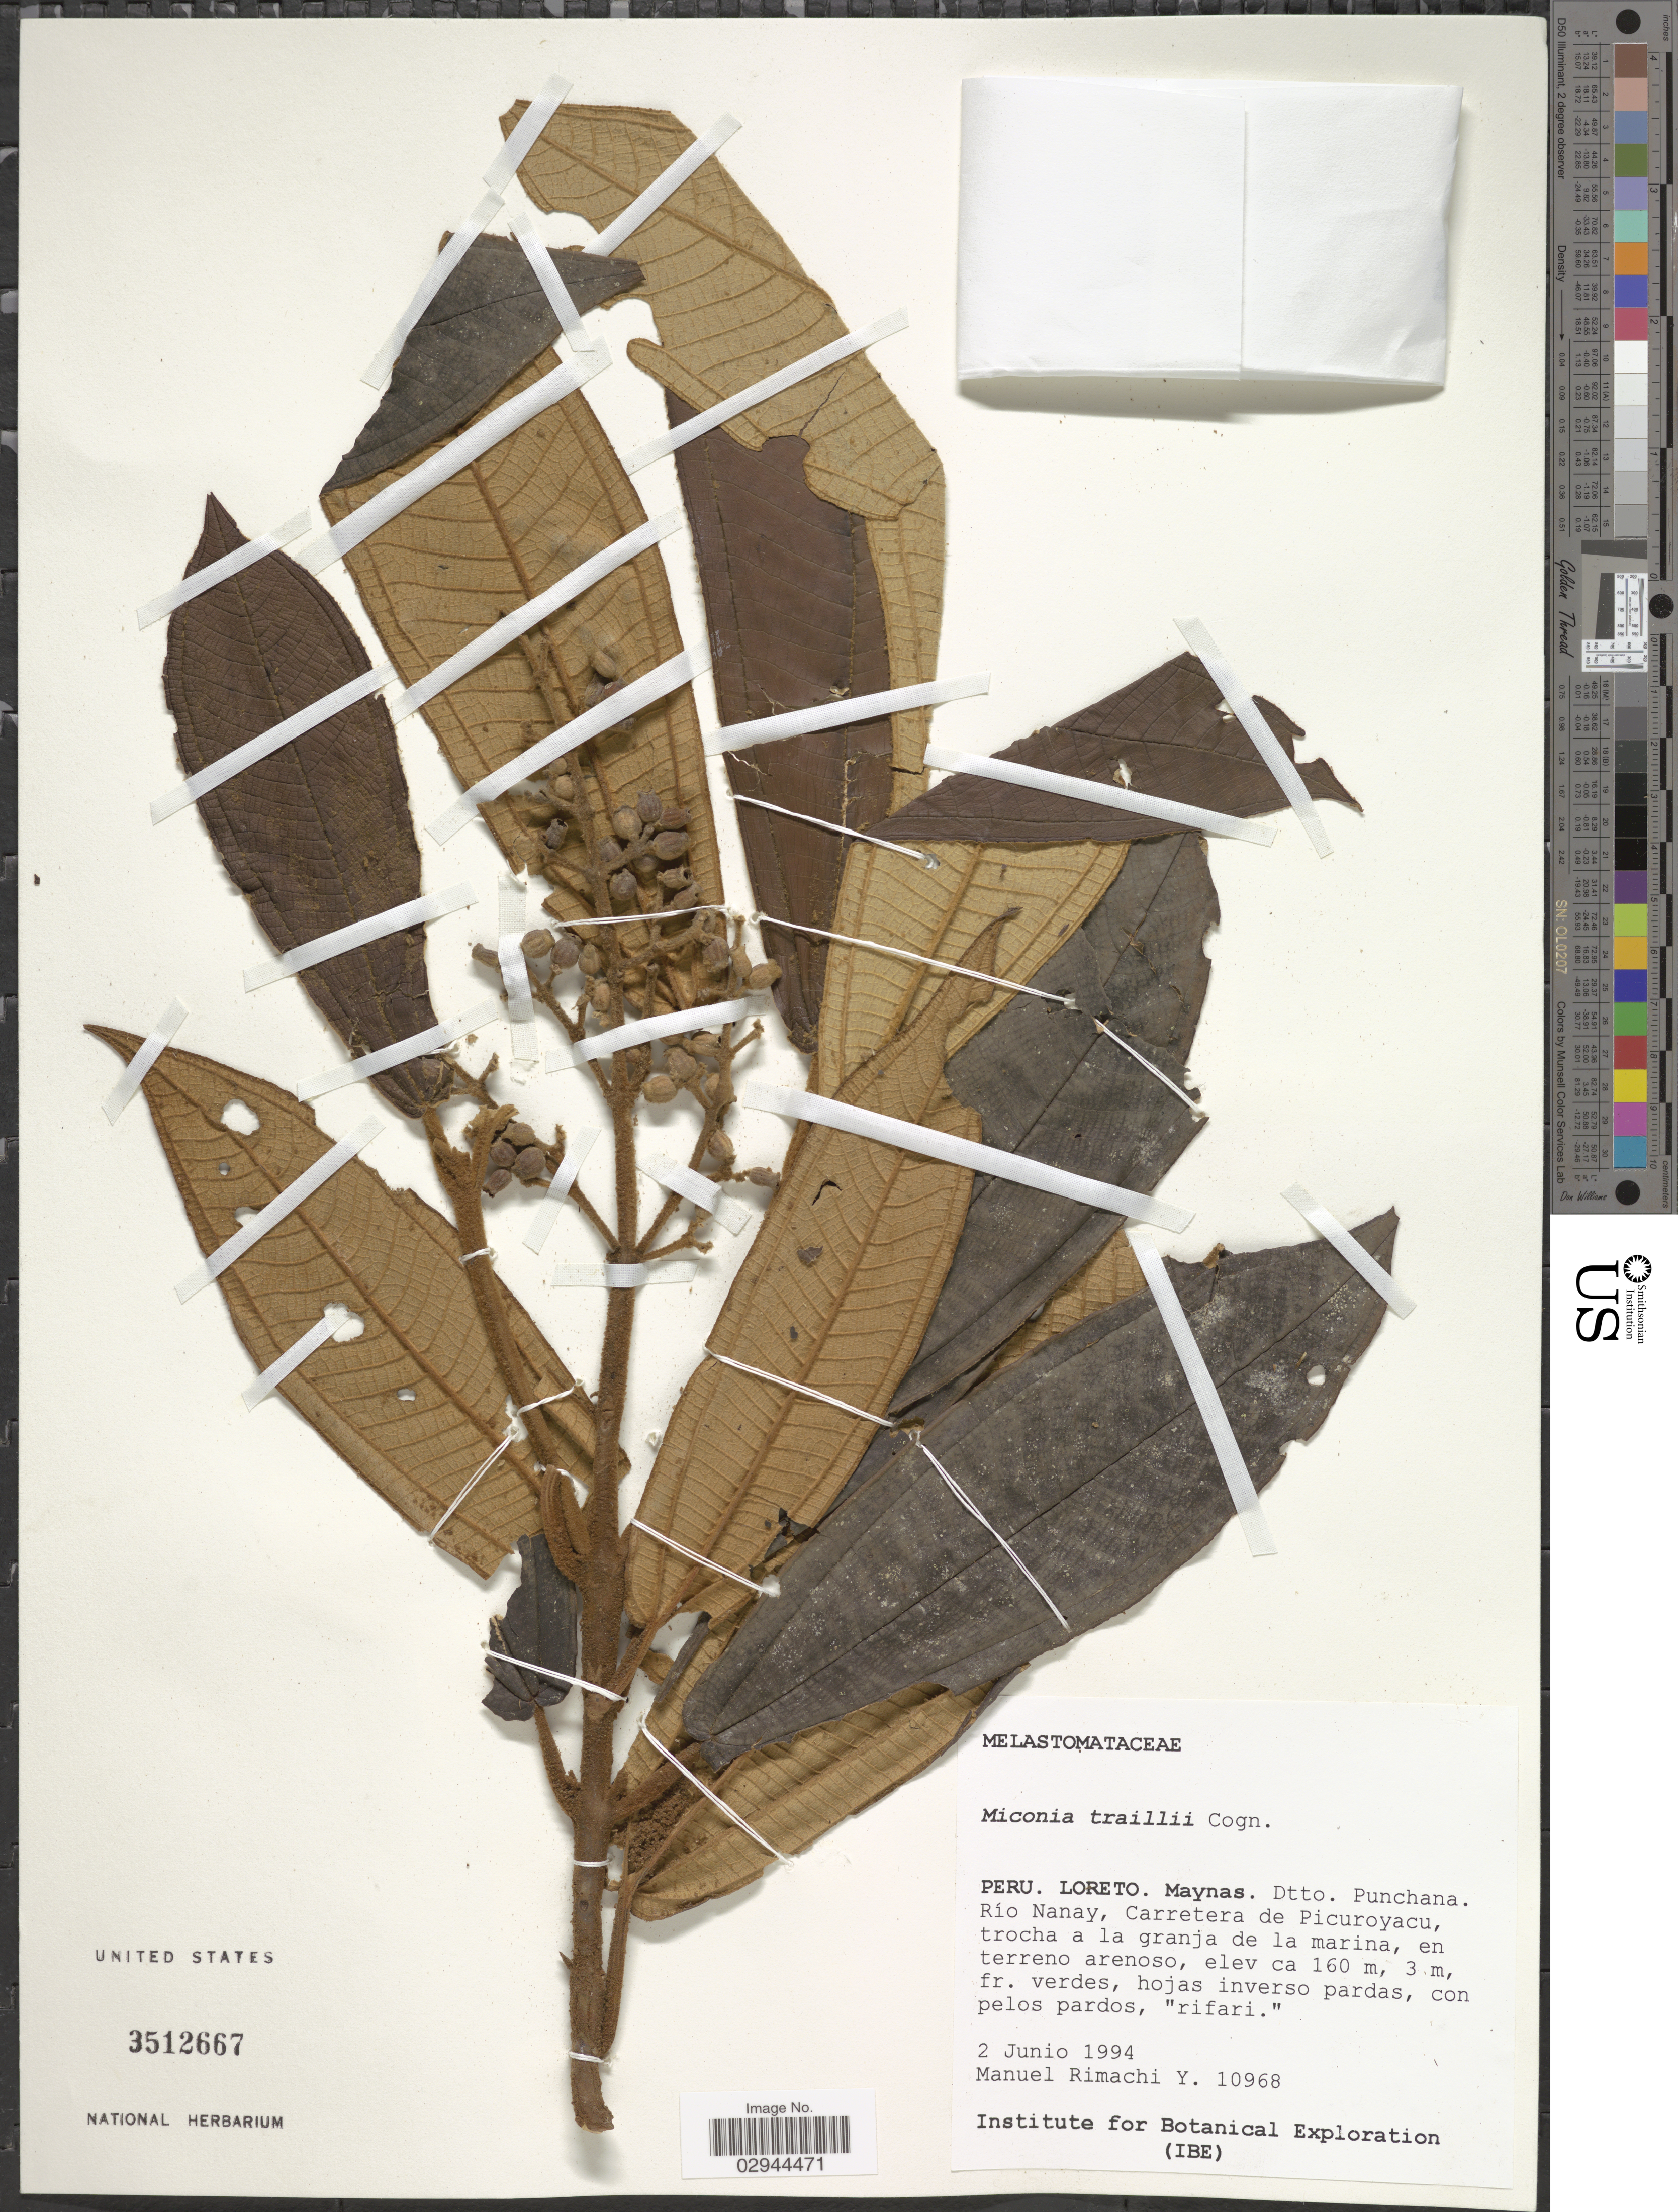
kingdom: Plantae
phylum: Tracheophyta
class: Magnoliopsida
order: Myrtales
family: Melastomataceae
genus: Miconia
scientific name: Miconia traillii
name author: Cogn.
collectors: M. Rimachi Y.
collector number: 10968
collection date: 1994-06-02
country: Peru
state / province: Loreto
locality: Maynas. Dtto. Punchana. Río Nanay, Carretera de Picuroyacu, trocha a la granja de la marina.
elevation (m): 160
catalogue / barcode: US 3512667